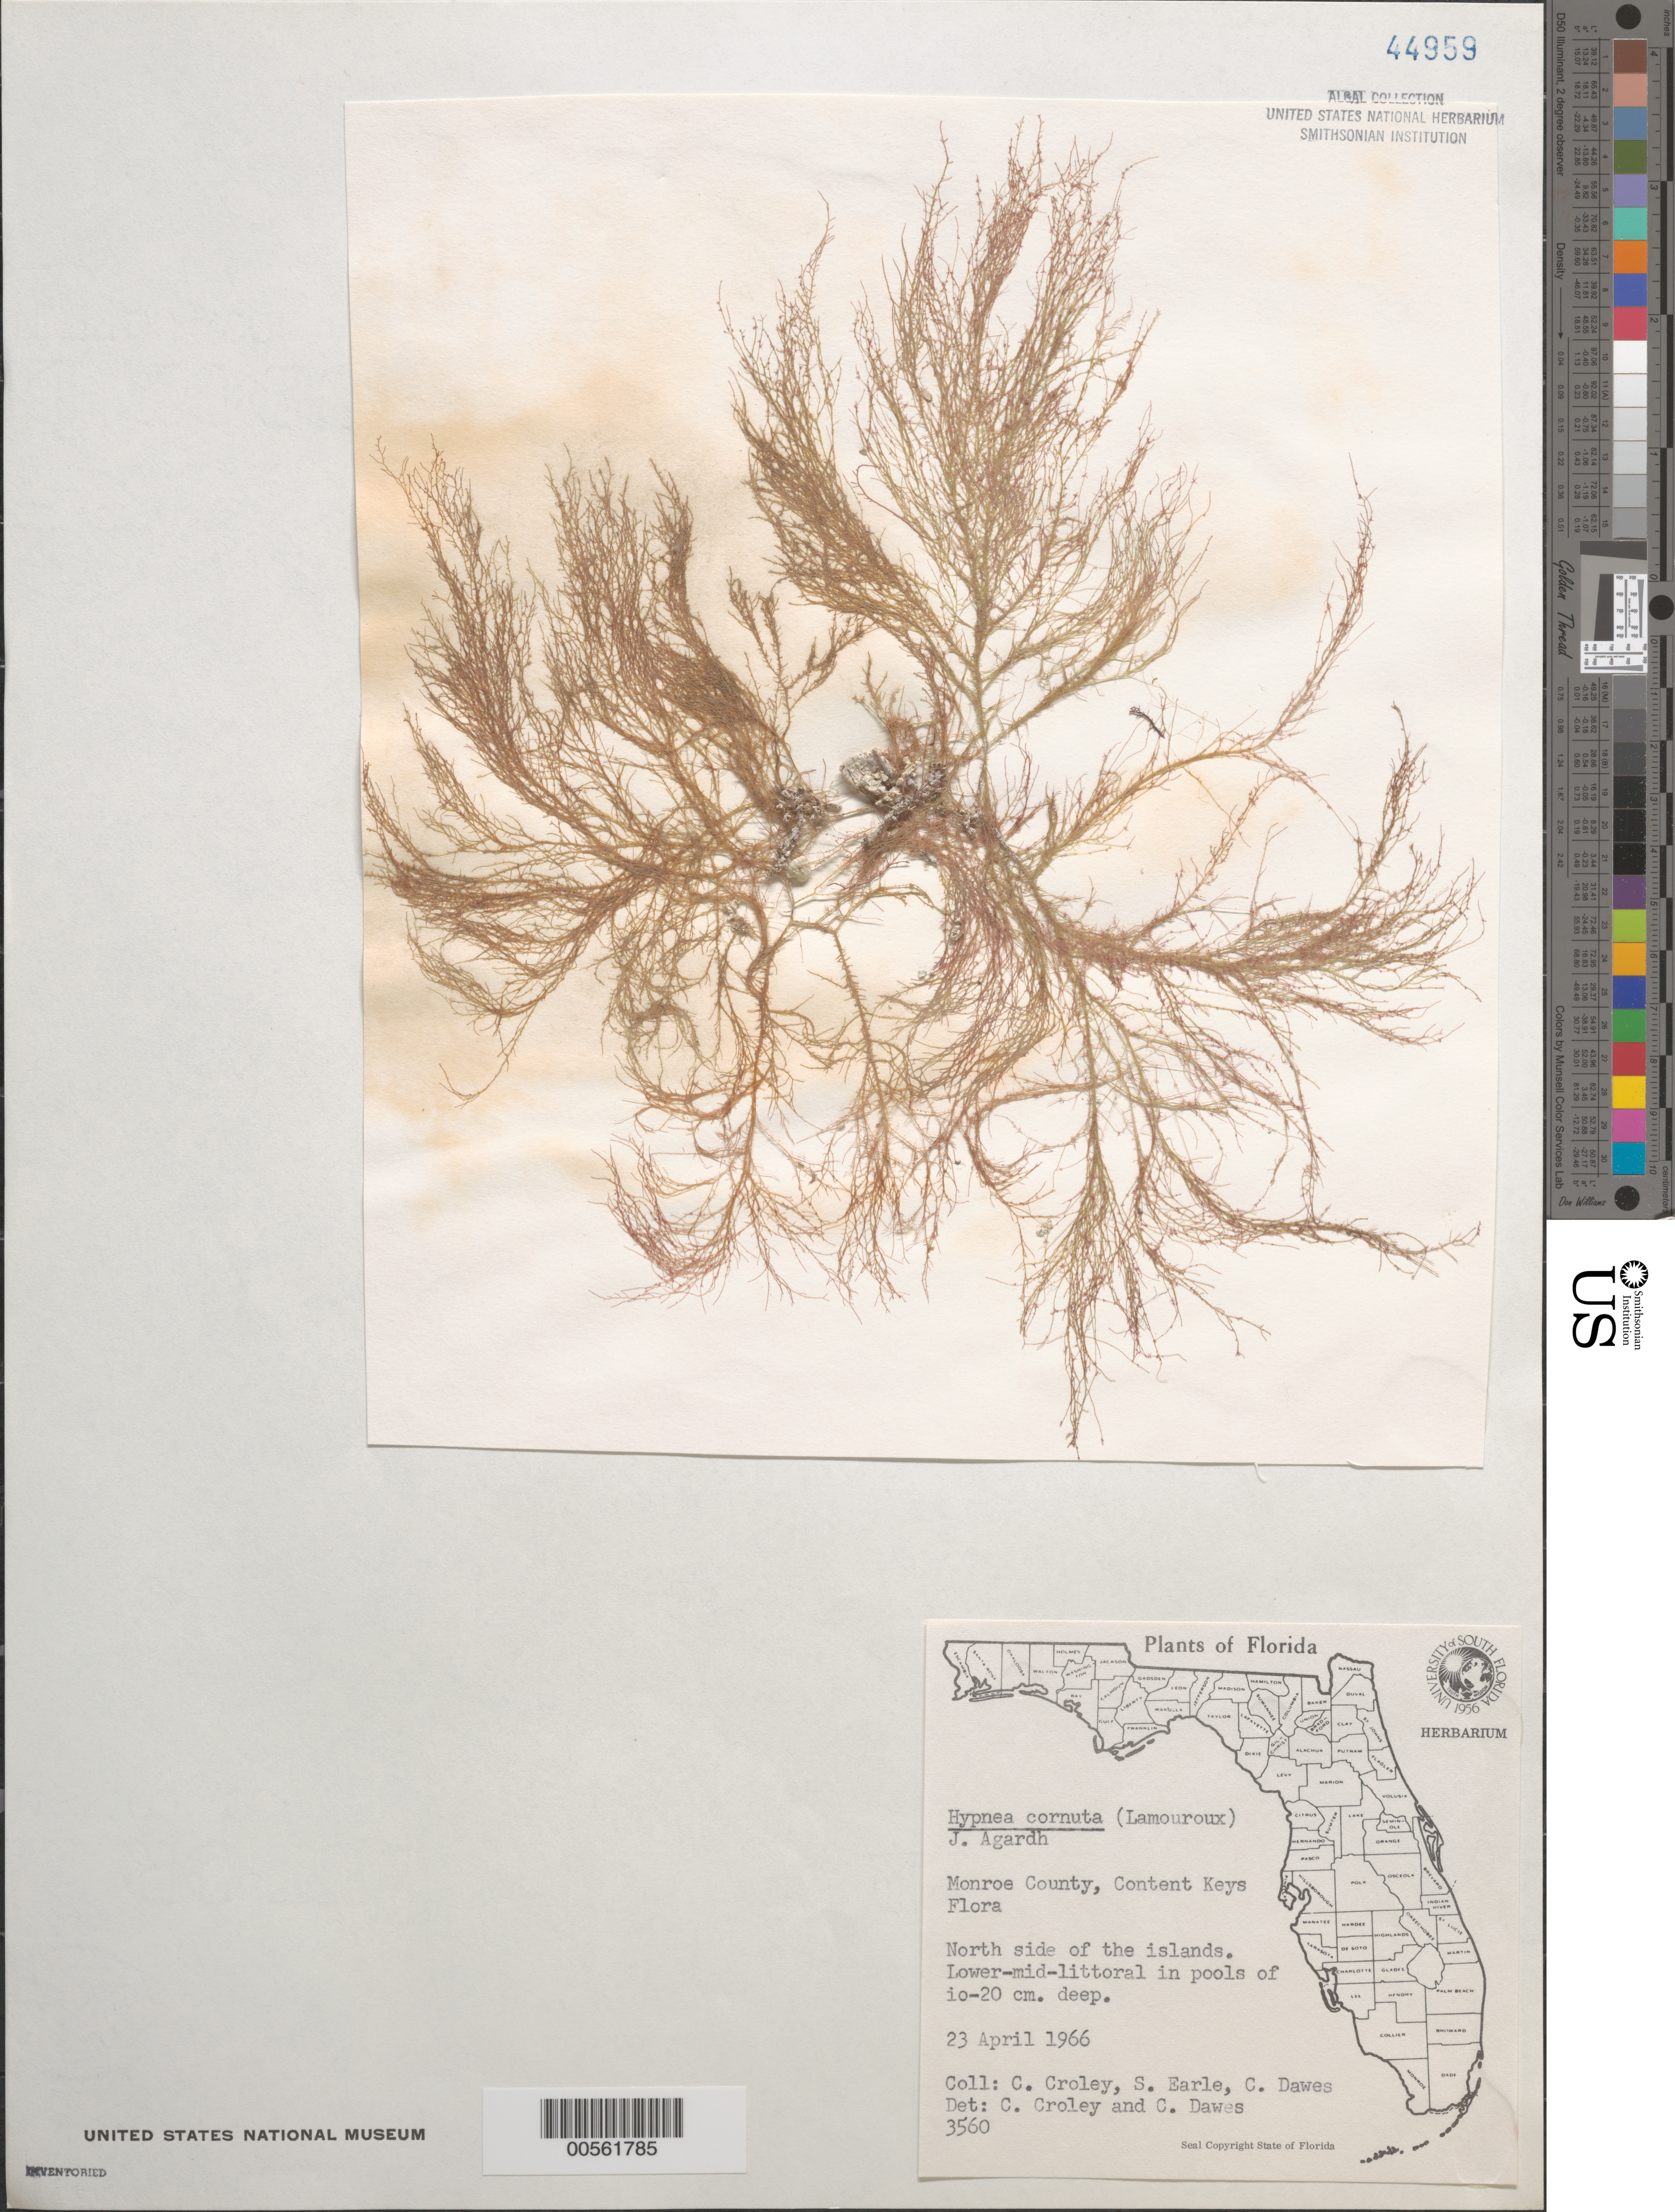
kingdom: Plantae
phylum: Rhodophyta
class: Florideophyceae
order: Gigartinales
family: Cystocloniaceae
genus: Hypnea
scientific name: Hypnea cornuta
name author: (Kütz.) J. Agardh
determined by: Croley, F. C.; Dawes, C. J.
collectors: F. C. Croley, S. A. Earle & C. Dawes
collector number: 3560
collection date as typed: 23 Apr 1966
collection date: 1966-04-23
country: United States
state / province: Florida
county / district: Monroe County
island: Content Keys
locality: Northern portion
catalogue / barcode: US 44959